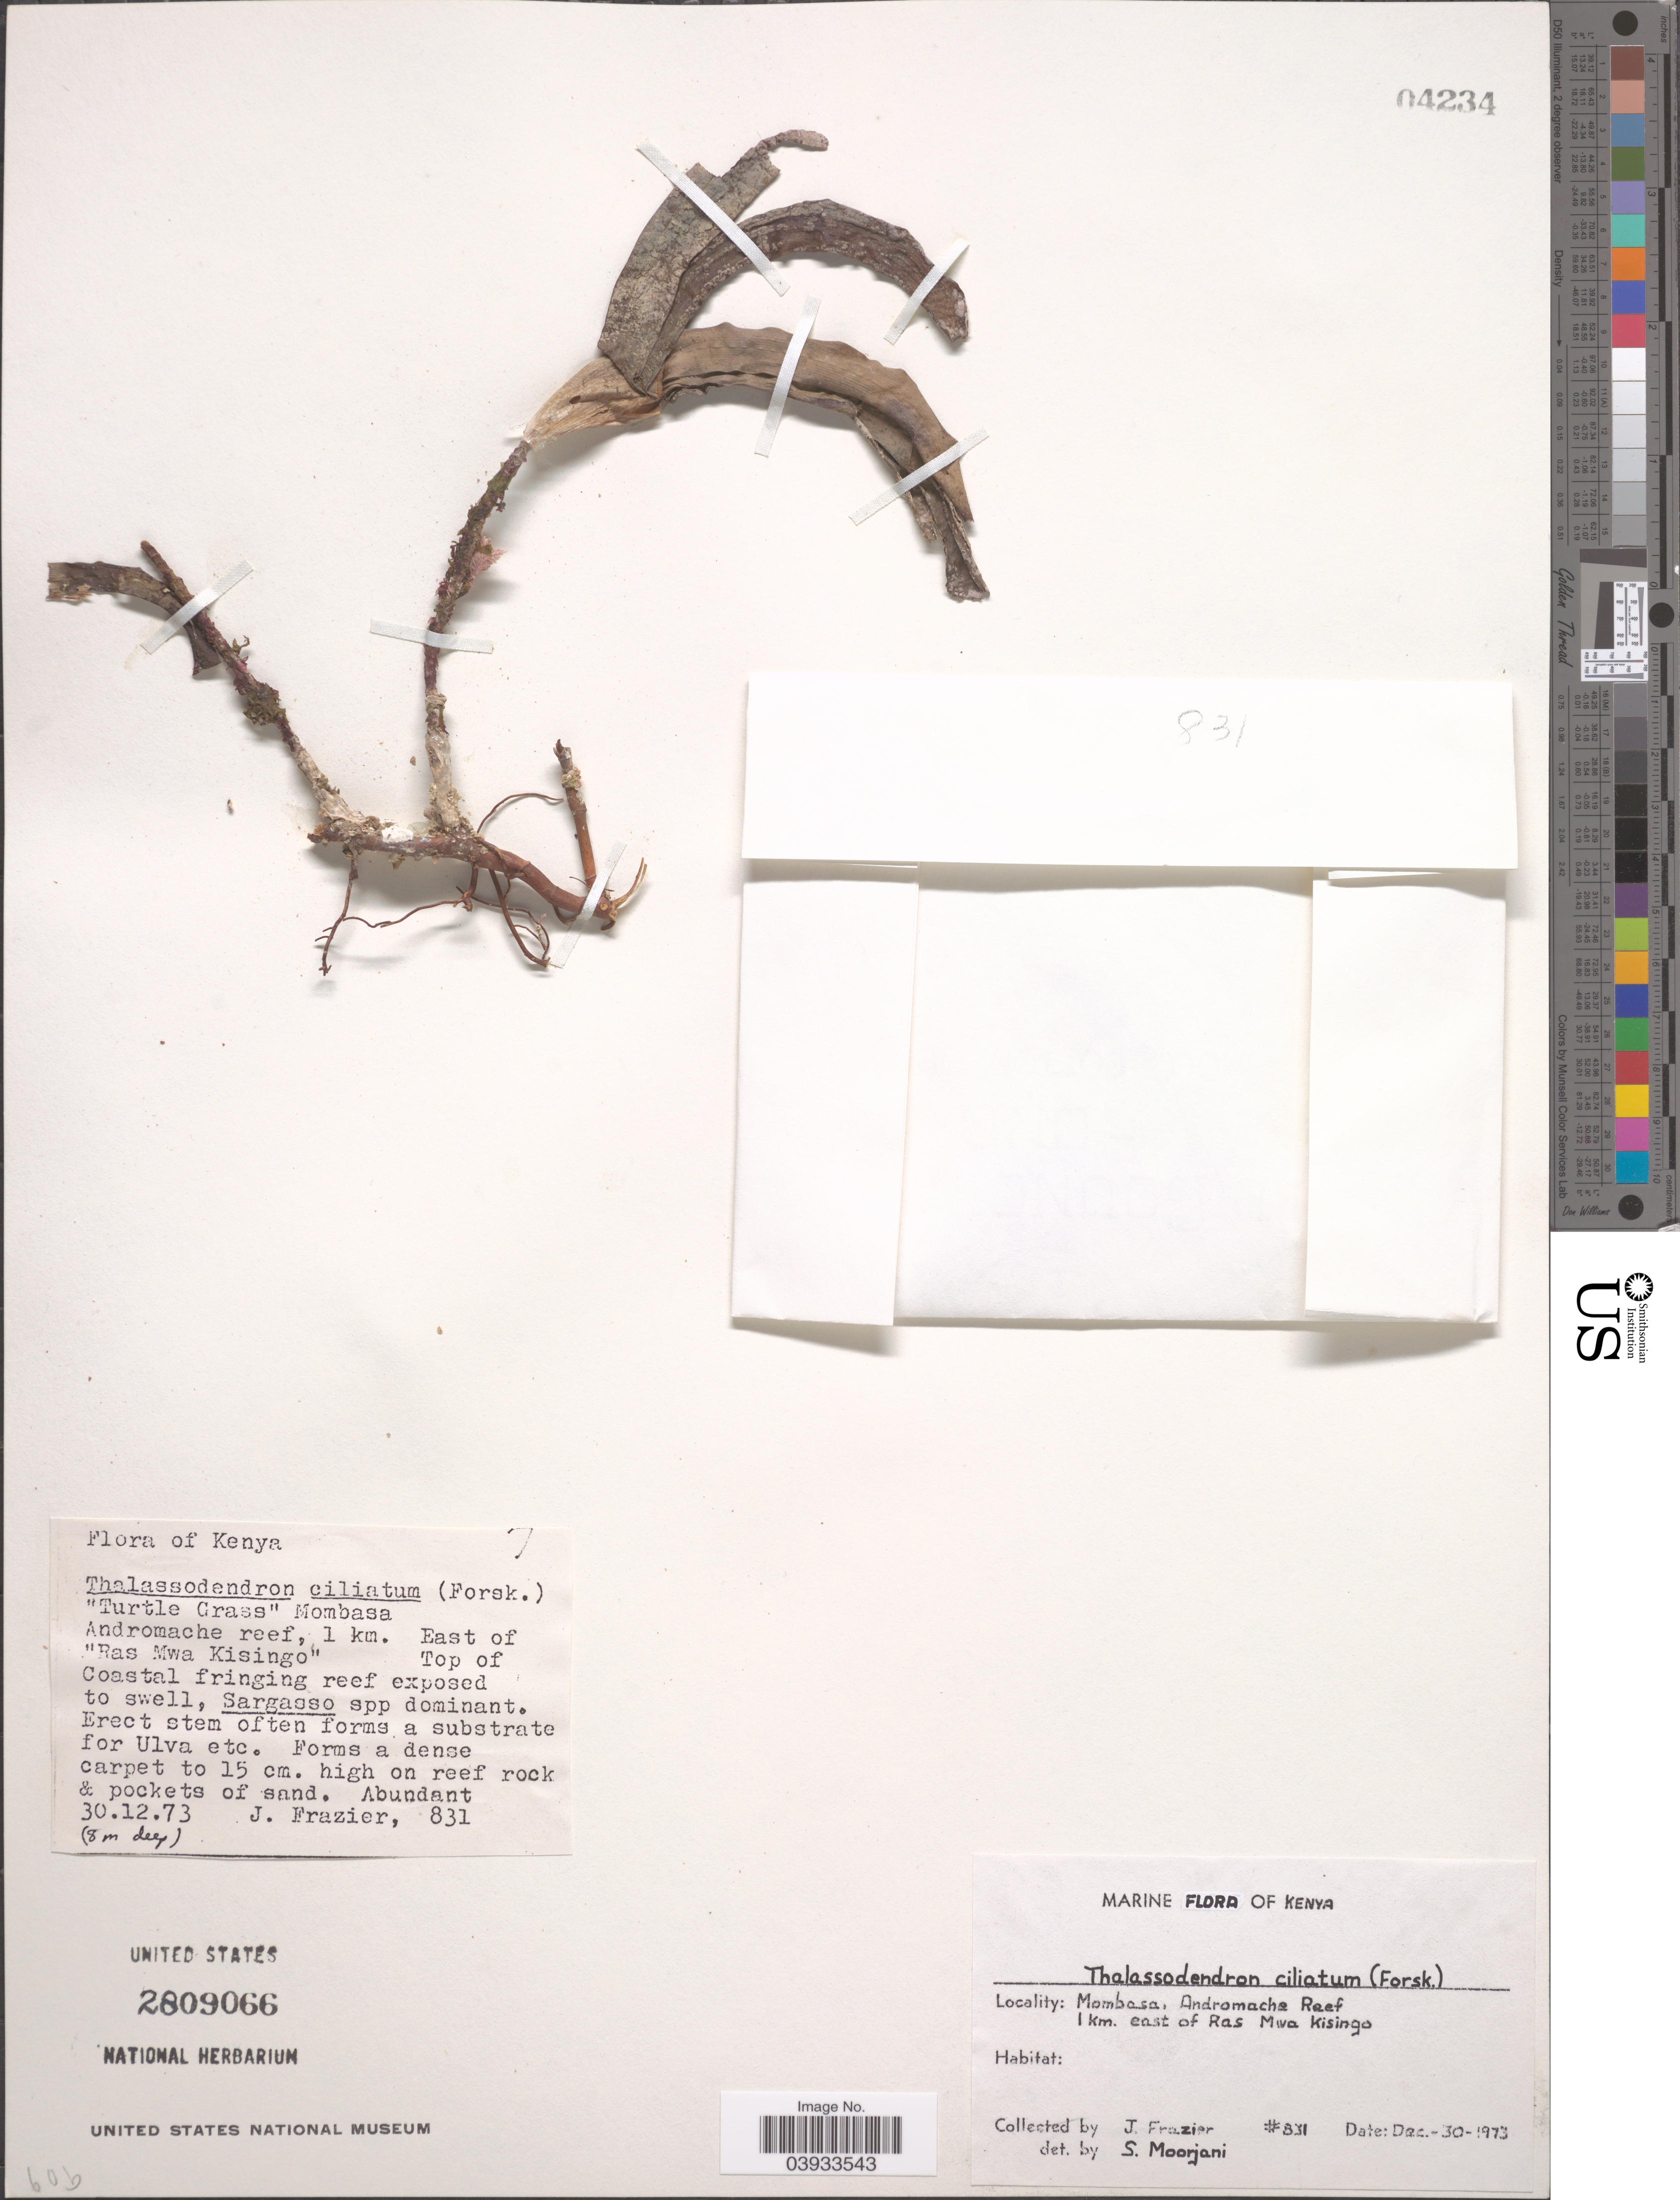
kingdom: Plantae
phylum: Tracheophyta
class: Liliopsida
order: Alismatales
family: Cymodoceaceae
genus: Thalassodendron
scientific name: Thalassodendron ciliatum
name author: (Forssk.) Hartog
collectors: J. Frazier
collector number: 831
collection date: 1973-12-30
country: Kenya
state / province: Mombasa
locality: Andromache Reef, 1 kilometer east of "Ras Mwa Kisingo".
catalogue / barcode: US 2809066